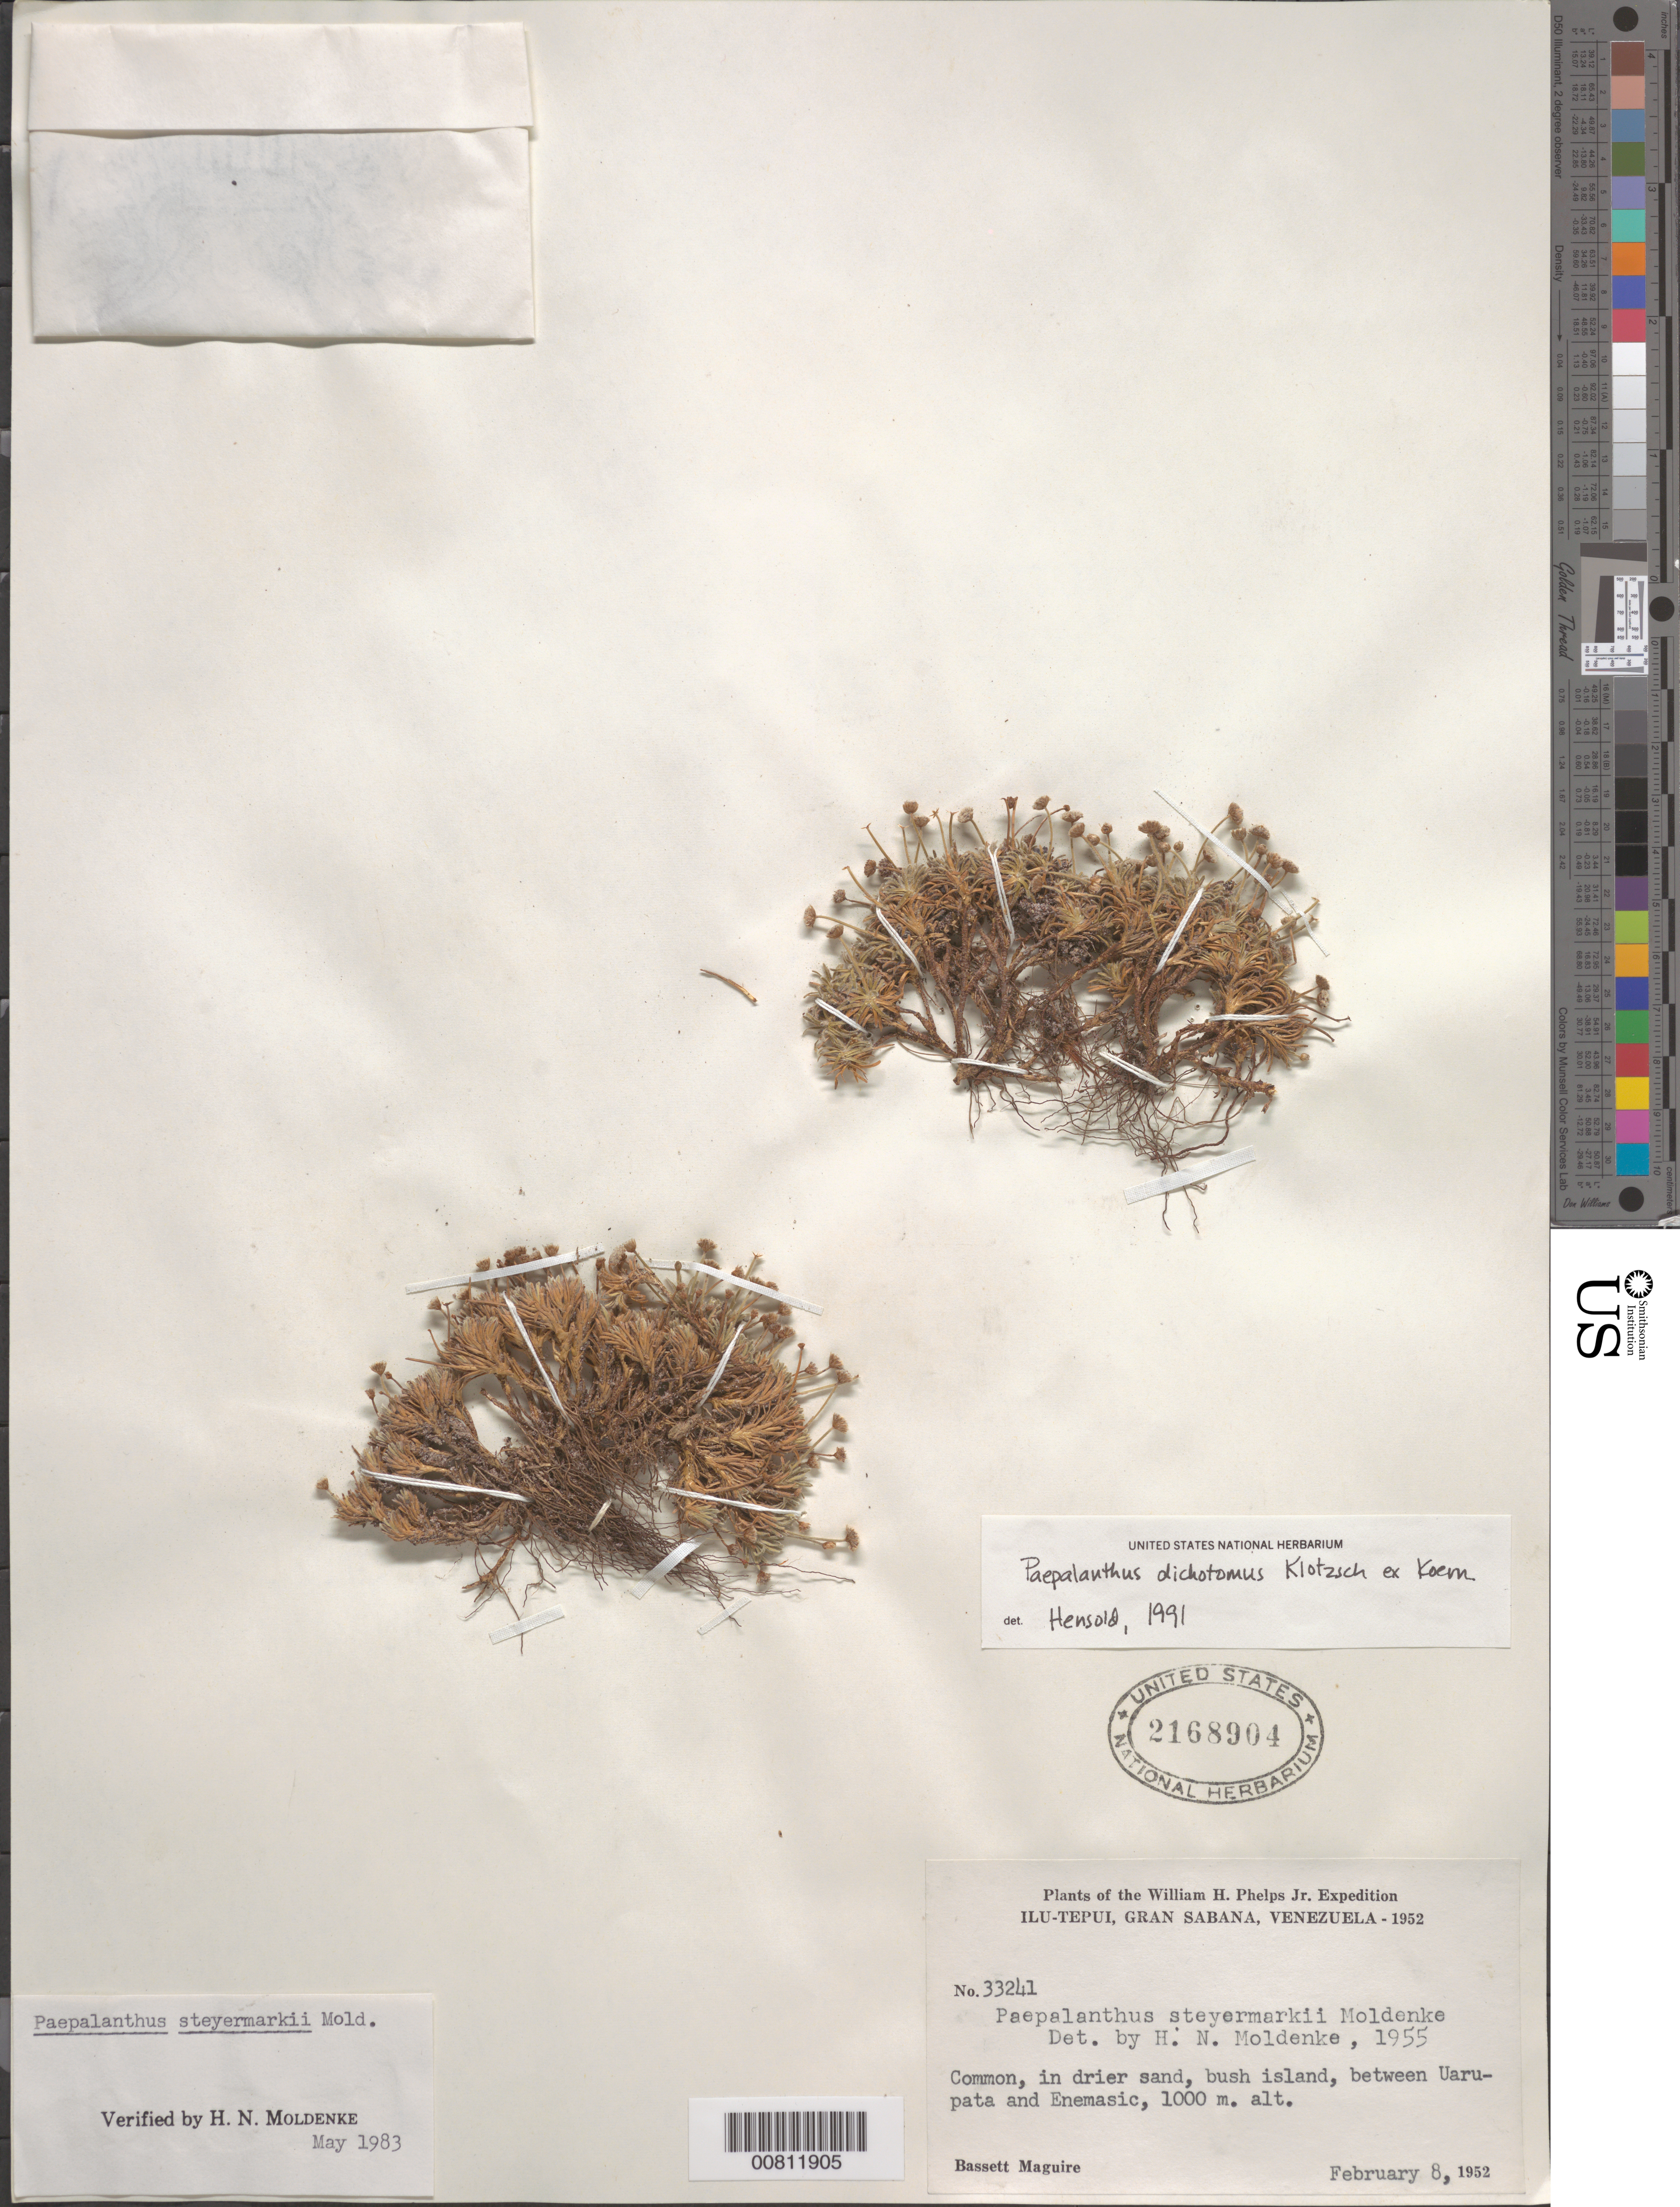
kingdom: Plantae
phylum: Tracheophyta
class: Liliopsida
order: Poales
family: Eriocaulaceae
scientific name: Giuliettia dichotoma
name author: (Klotzsch ex Körn.) Andrino & Sano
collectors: B. Maguire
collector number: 33241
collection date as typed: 8-Feb-52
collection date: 1952-02-08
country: Venezuela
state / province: Bolívar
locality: Gran Sabana, Ilu-tepuí, between Uarupata and Enemasic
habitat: Drier sand; bush island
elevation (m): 1000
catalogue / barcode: US 2168904